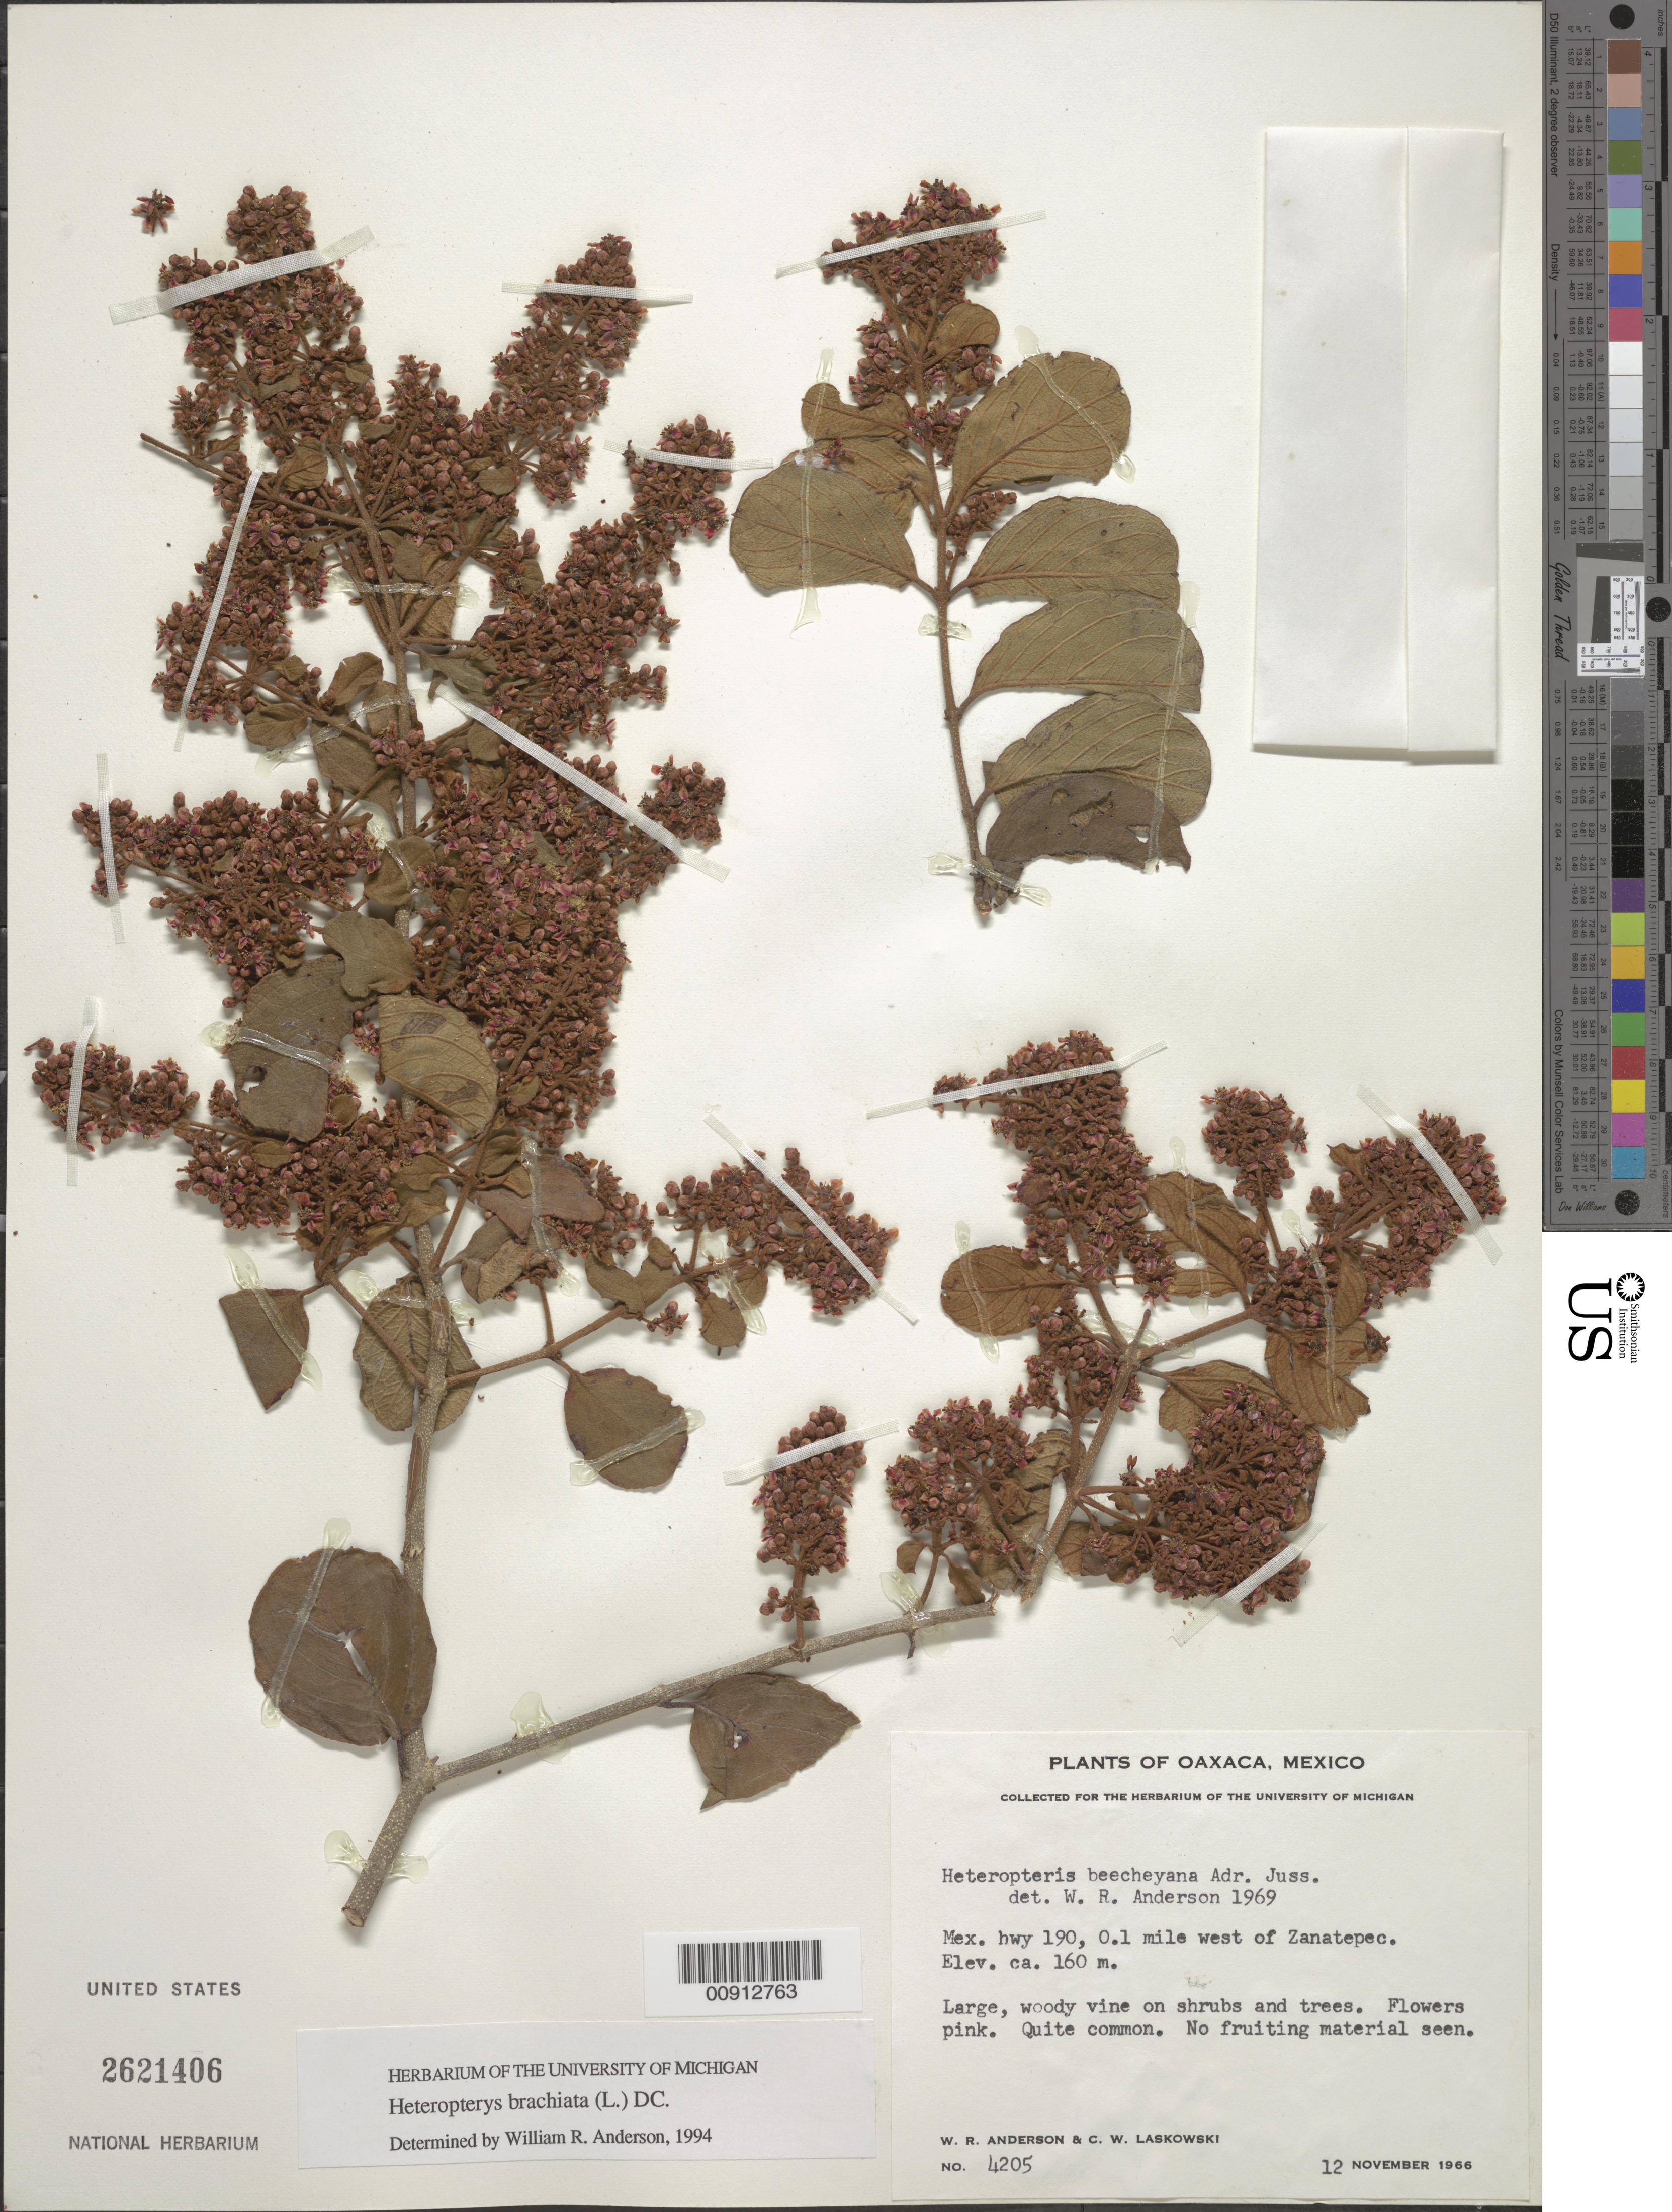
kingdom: Plantae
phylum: Tracheophyta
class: Magnoliopsida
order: Malpighiales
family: Malpighiaceae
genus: Heteropterys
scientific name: Heteropterys brachiata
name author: (L.) DC.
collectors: W. R. Anderson & C. Laskowski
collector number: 4205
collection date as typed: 12 Nov 1966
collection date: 1966-11-12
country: Mexico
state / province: Oaxaca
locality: Mex. Hwy. 190, 0.1 mile west of Zanatepec. Oaxaca.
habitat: Vine on shrubs and trees.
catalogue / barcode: US 2621406